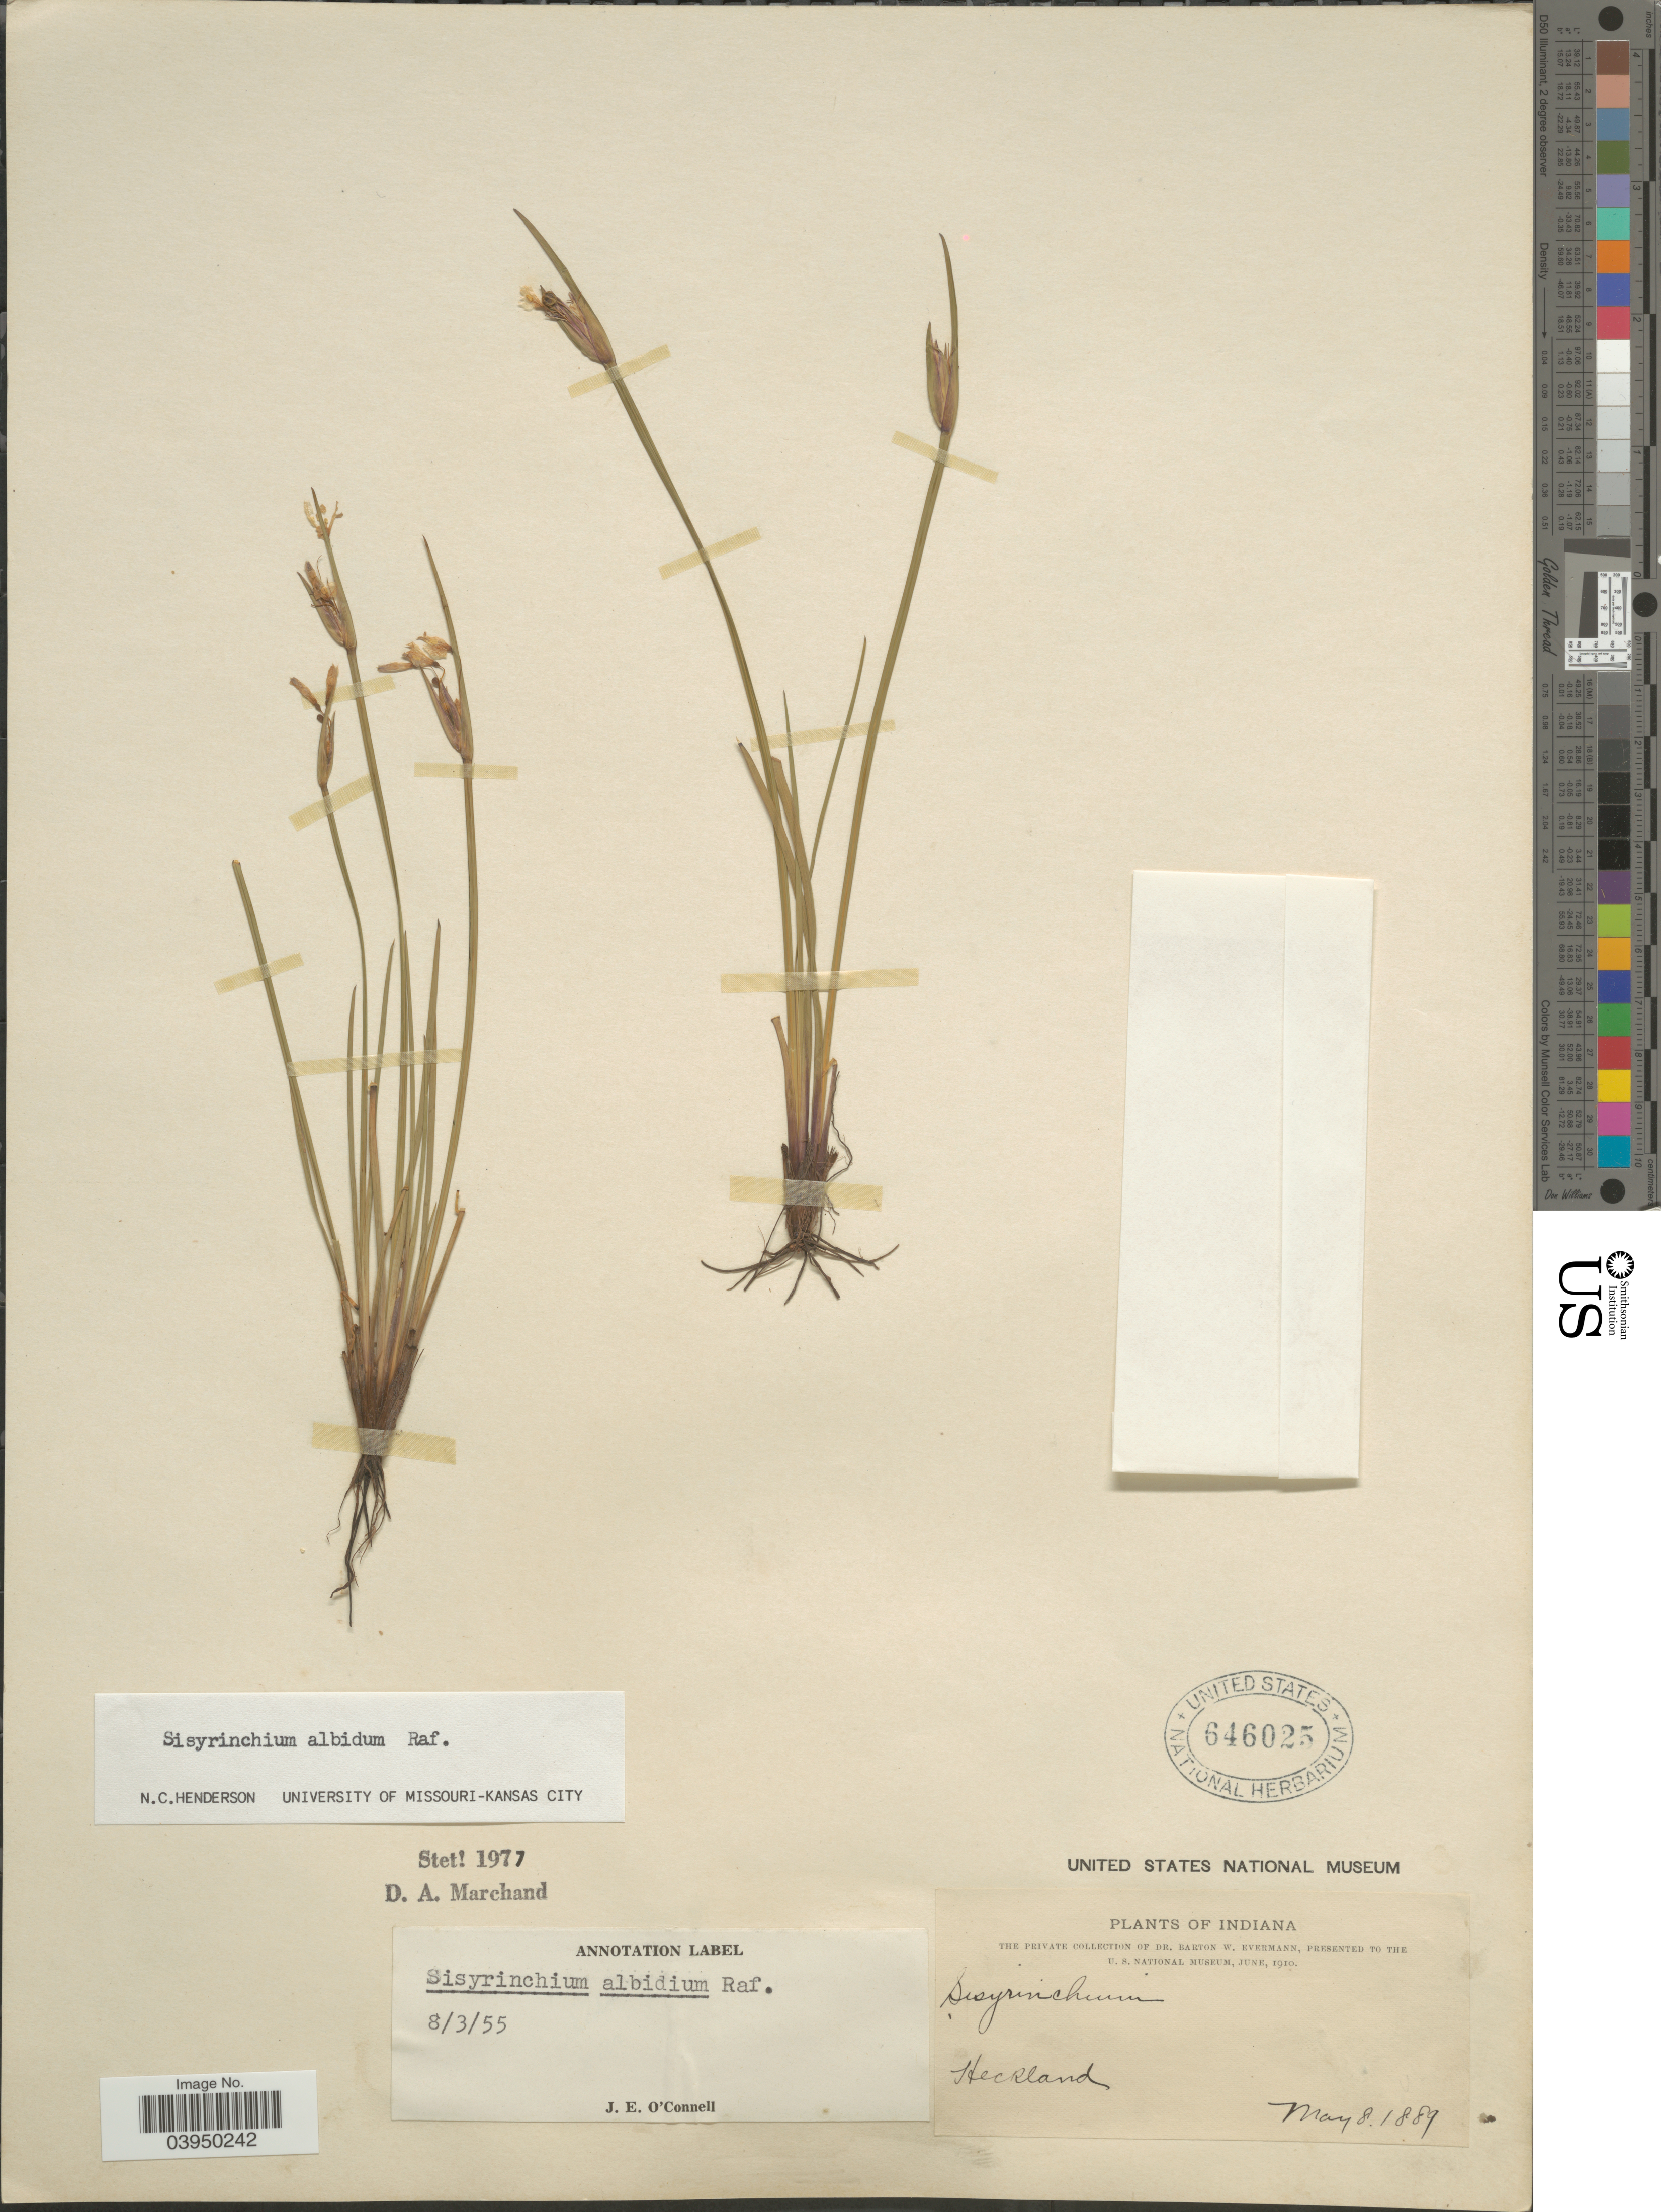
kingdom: Plantae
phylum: Tracheophyta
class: Liliopsida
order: Asparagales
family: Iridaceae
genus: Sisyrinchium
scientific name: Sisyrinchium albidum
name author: Raf.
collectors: B. W. Evermann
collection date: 1889-05-08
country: United States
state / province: Indiana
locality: Heckland.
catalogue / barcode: US 646025